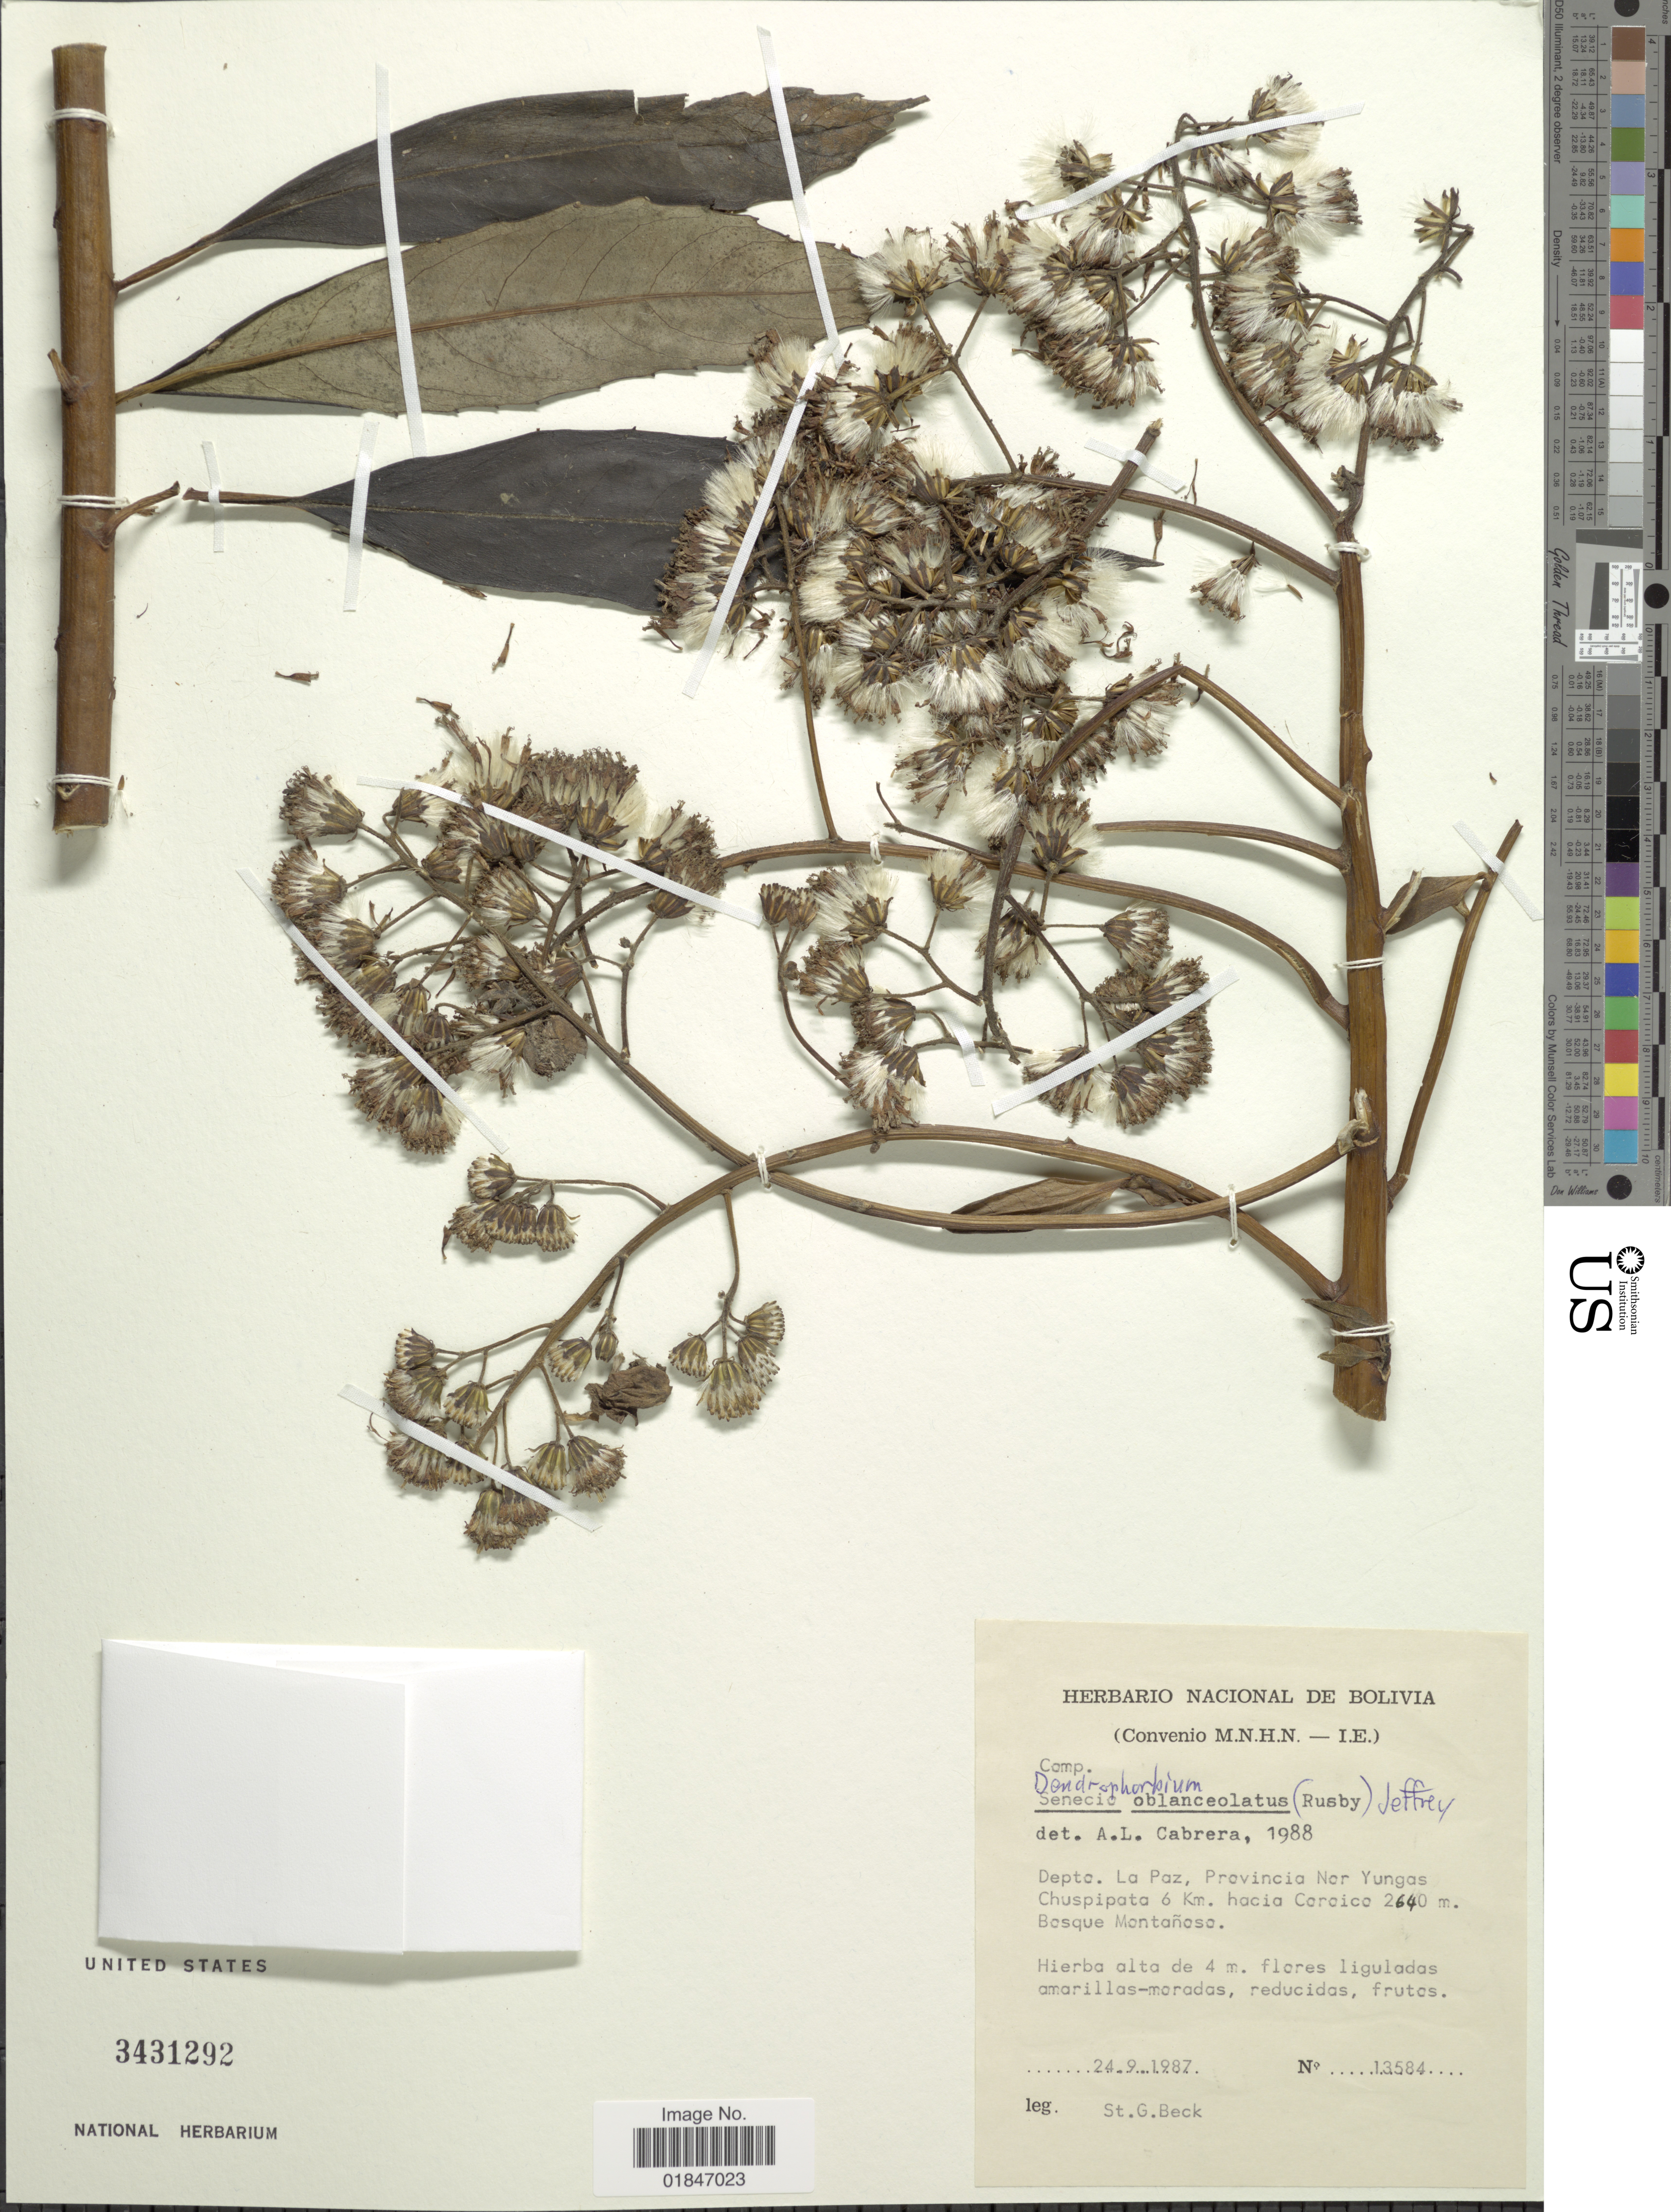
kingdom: Plantae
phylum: Tracheophyta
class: Magnoliopsida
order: Asterales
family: Asteraceae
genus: Dendrophorbium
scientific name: Dendrophorbium oblanceolatus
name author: (Rusby) C. Jeffrey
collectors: S. G. Beck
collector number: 13584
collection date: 1987-09-24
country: Bolivia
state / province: La Paz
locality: Depto. La Paz. Provincia Nor Yungas. Chuspipata 6 km . hacia Coroico.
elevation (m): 2640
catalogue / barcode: US 3431292